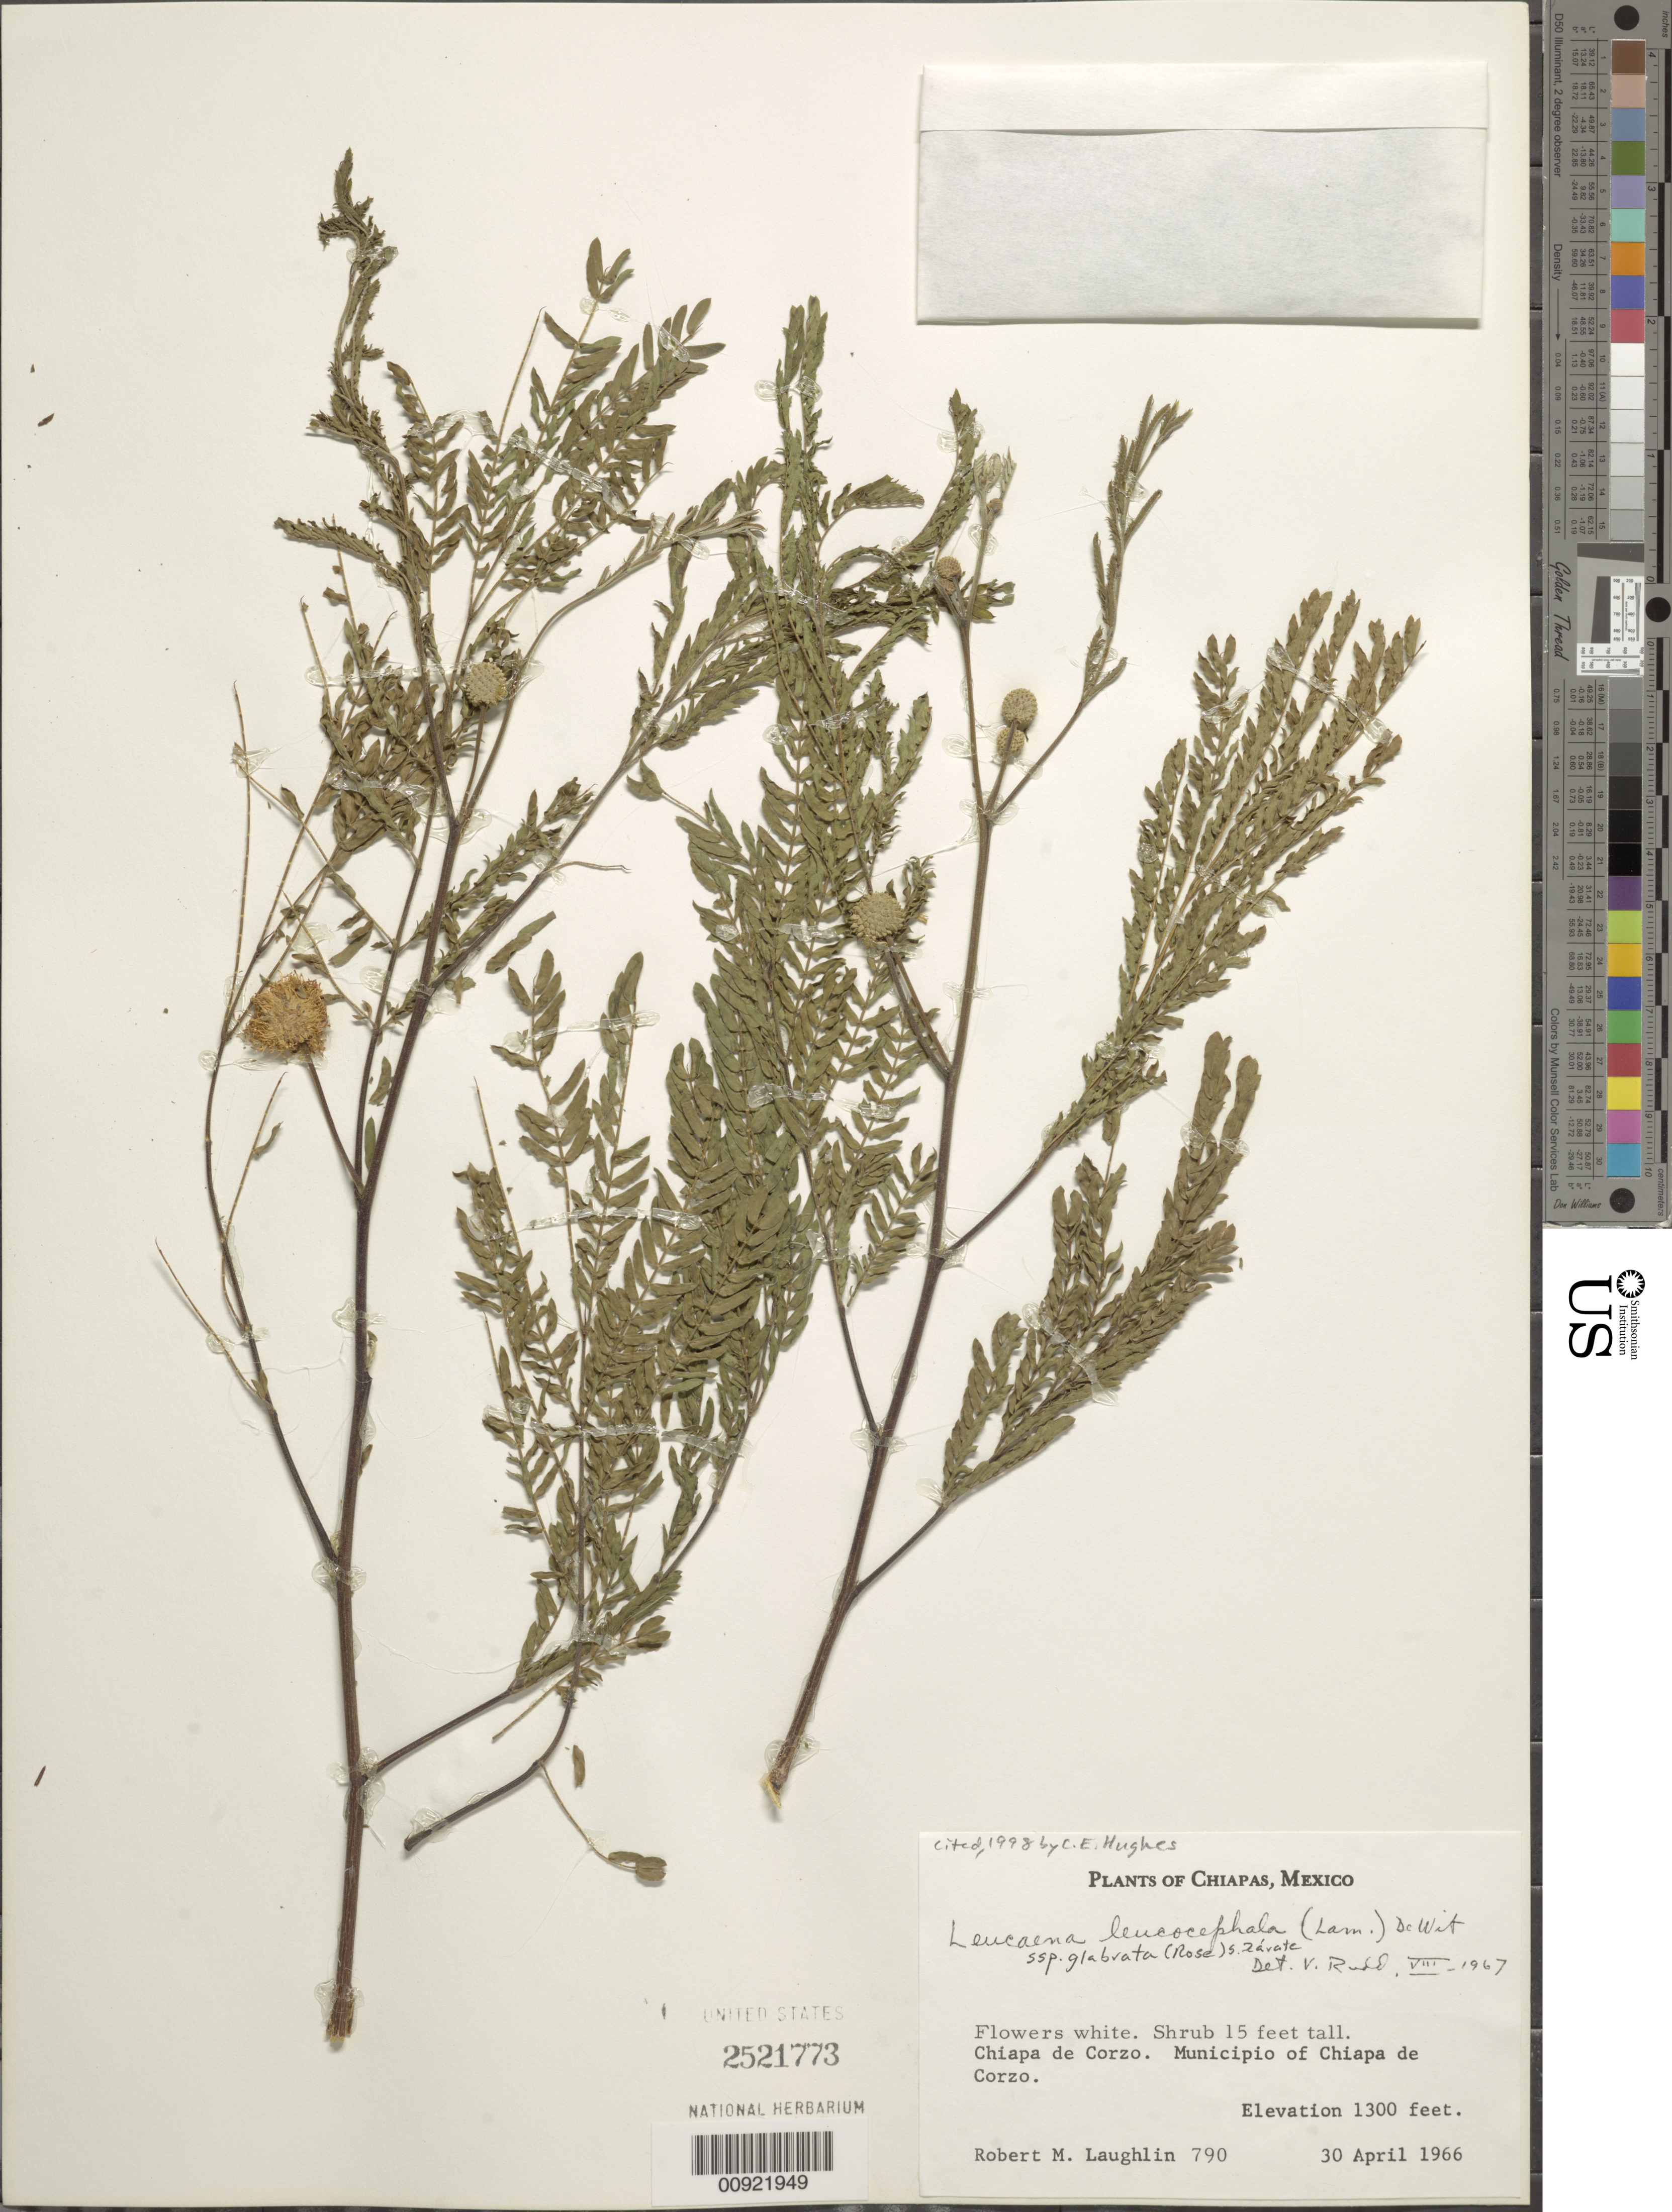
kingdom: Plantae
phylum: Tracheophyta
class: Magnoliopsida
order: Fabales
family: Fabaceae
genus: Leucaena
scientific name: Leucaena leucocephala subsp. glabrata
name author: (Rose) Zaráte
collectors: R. M. Laughlin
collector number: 790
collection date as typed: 30 Apr 1966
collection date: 1966-04-30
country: Mexico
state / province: Chiapas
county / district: Chiapa de Corzo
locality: Chiapa de Corzo. Municipio of Chiapa de Corzo, Chiapas.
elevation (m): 396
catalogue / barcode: US 2521773